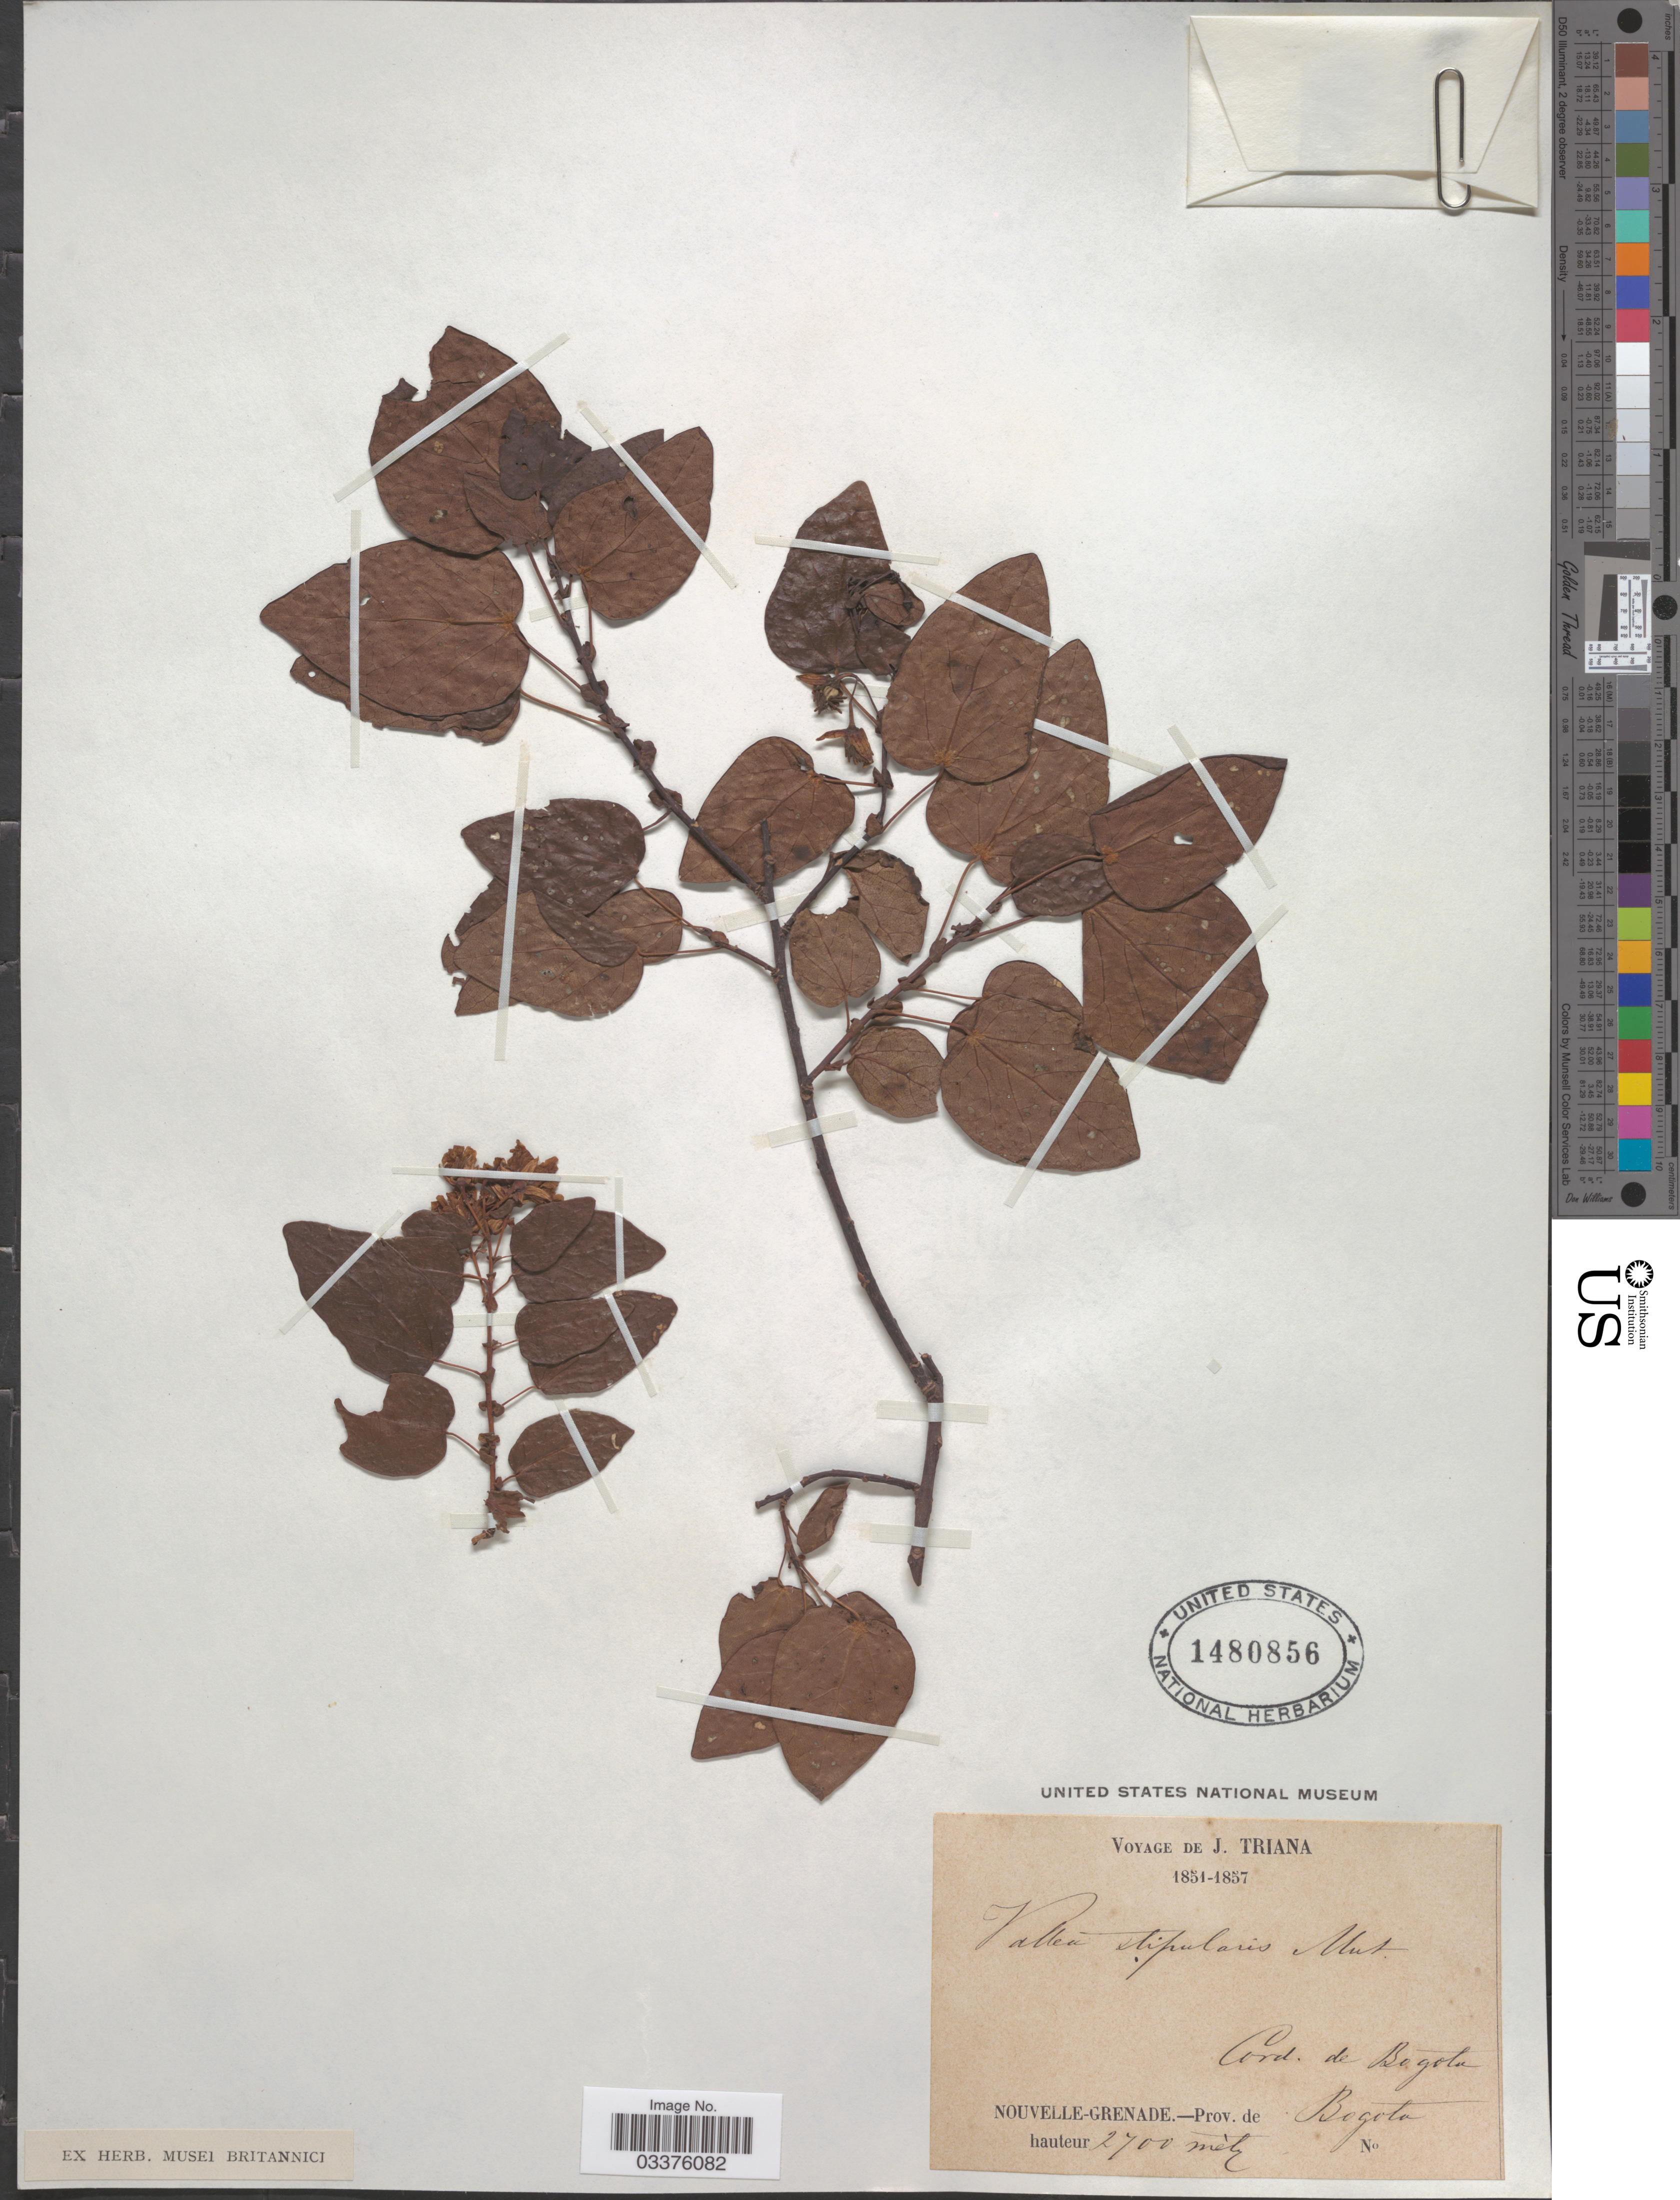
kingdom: Plantae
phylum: Tracheophyta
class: Magnoliopsida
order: Oxalidales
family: Elaeocarpaceae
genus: Vallea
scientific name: Vallea stipularis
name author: L. f.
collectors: J. Triana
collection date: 1851/1857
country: Colombia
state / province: Bogota D.C.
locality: Cord. de Bogota, Nouvelle-Grenade.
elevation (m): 2700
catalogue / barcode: US 1480856